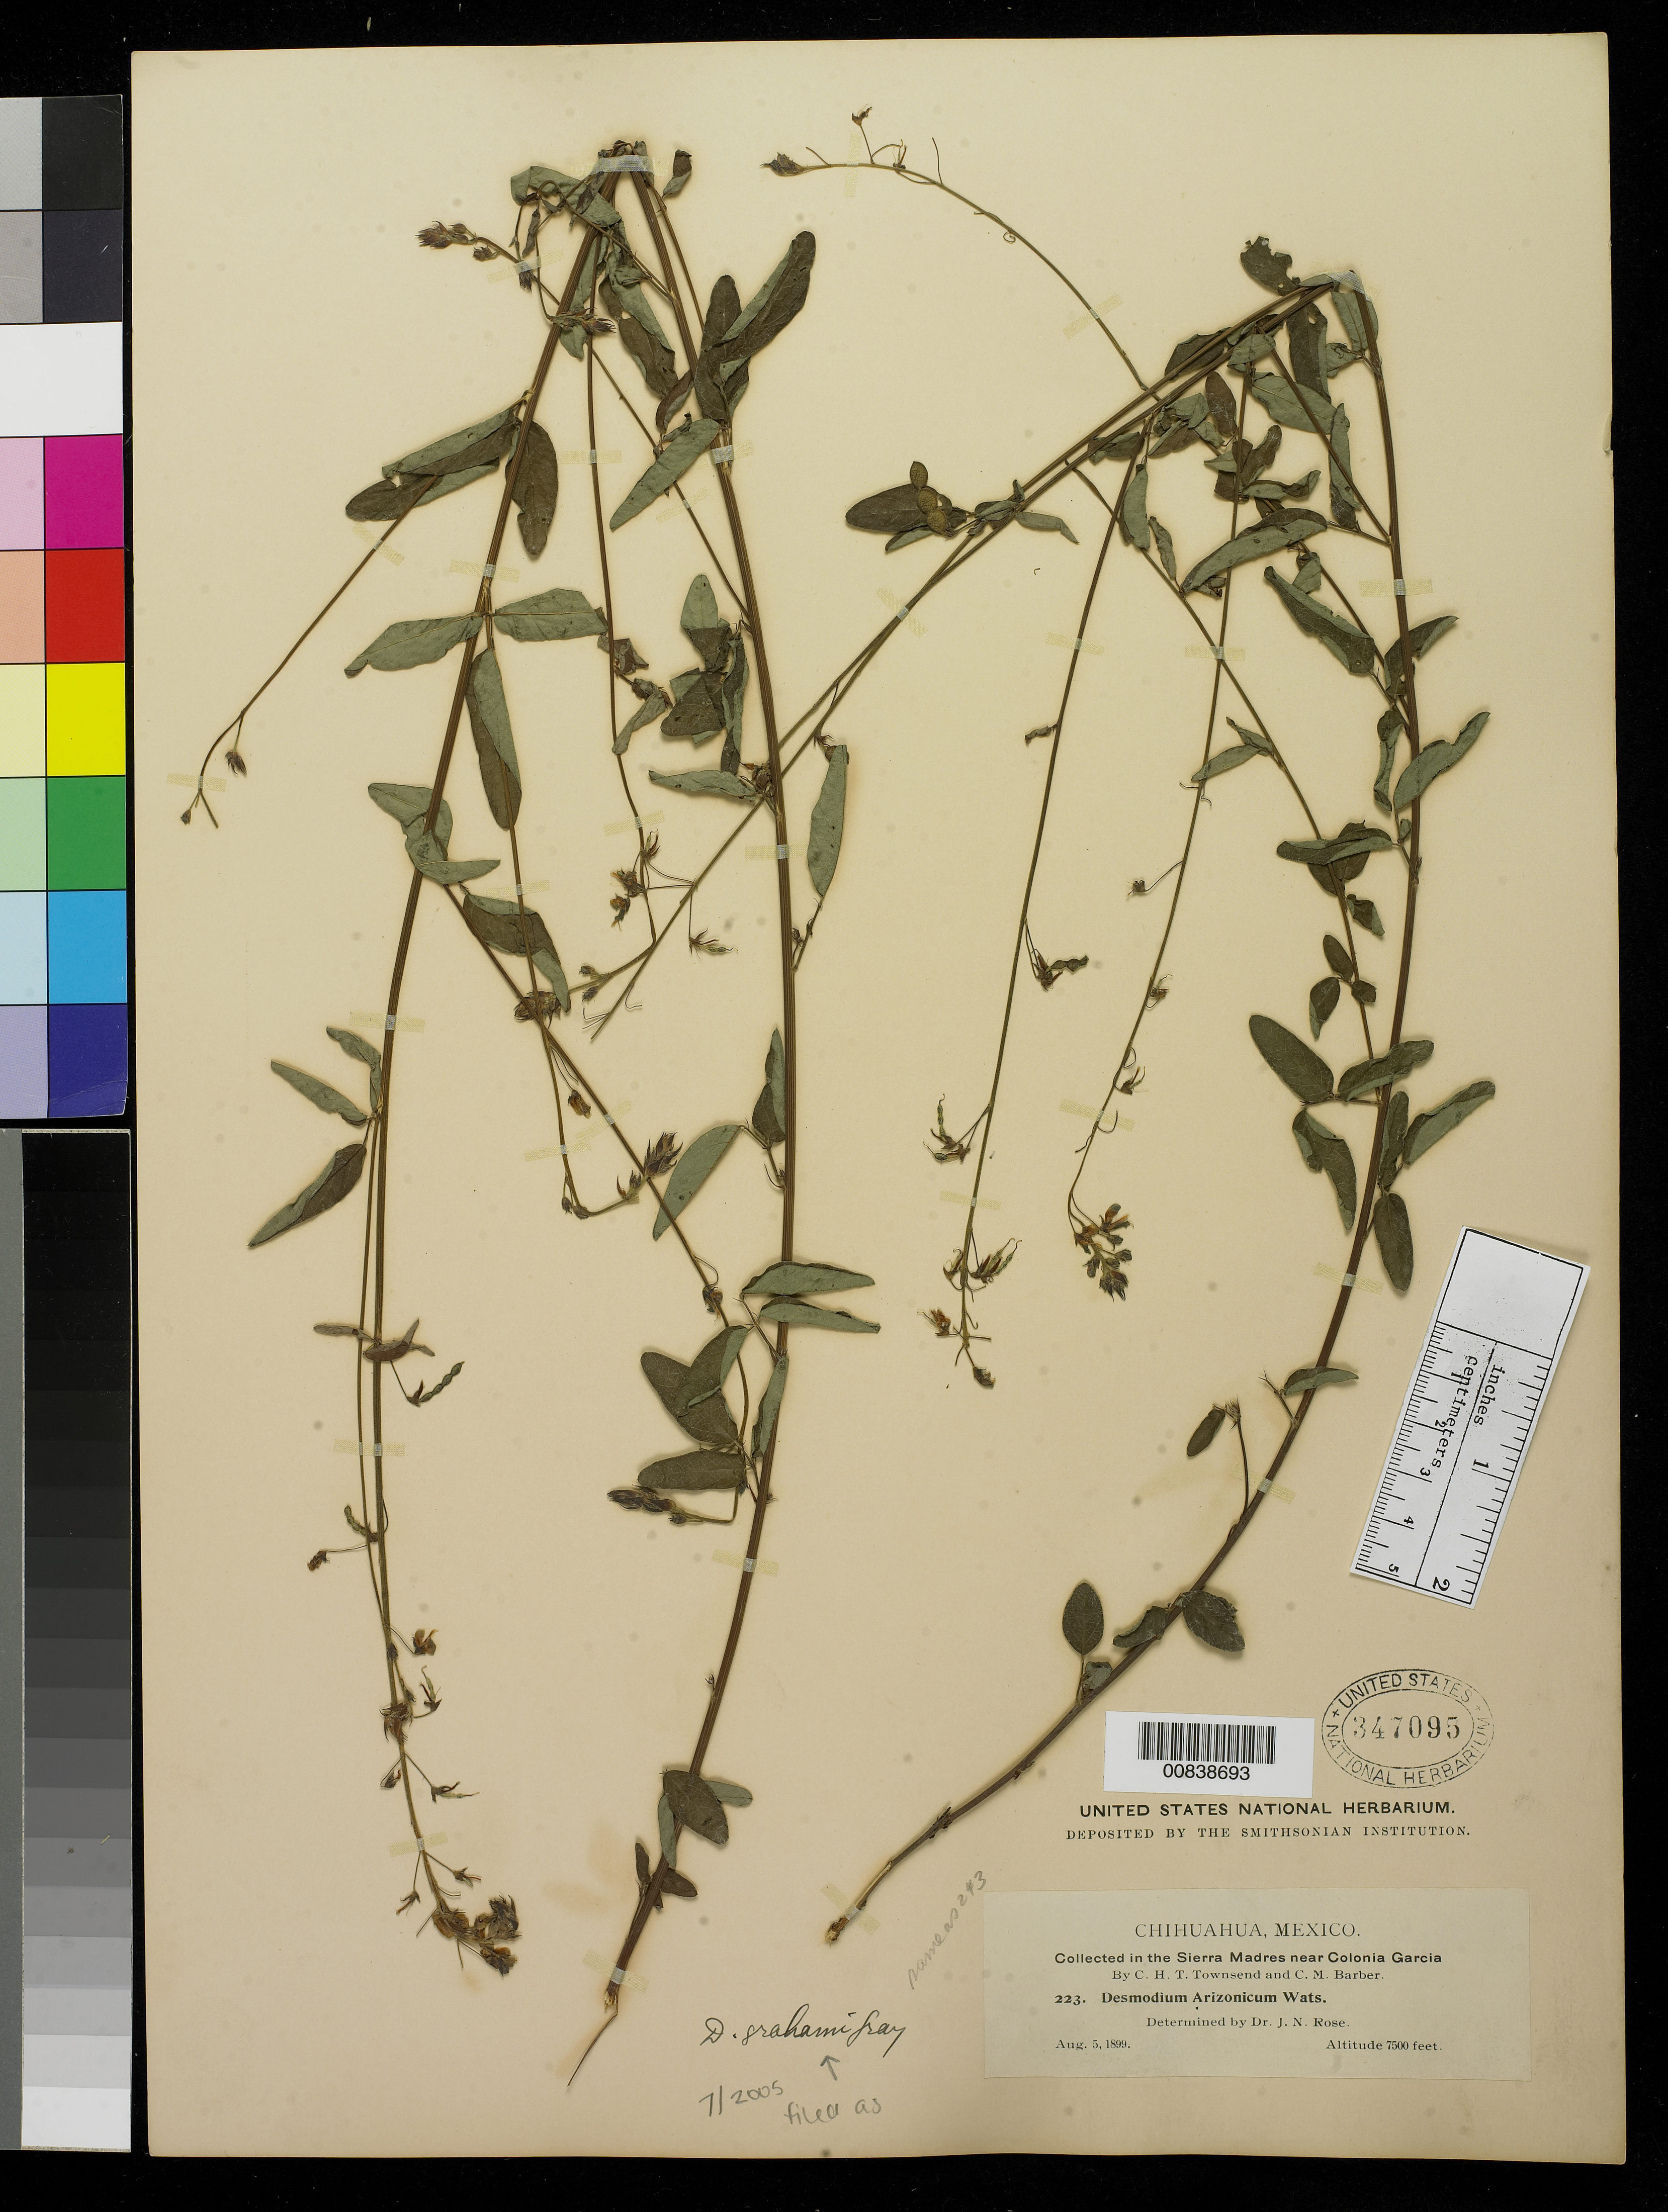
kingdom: Plantae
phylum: Tracheophyta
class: Magnoliopsida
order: Fabales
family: Fabaceae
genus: Desmodium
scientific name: Desmodium grahamii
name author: A. Gray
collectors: C. H. T. Townsend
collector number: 223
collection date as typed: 05 Aug 1899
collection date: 1899-08-05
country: Mexico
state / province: Chihuahua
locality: Sierra Madre near Colonia García, Chihuahua.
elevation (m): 2286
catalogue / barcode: US 347095